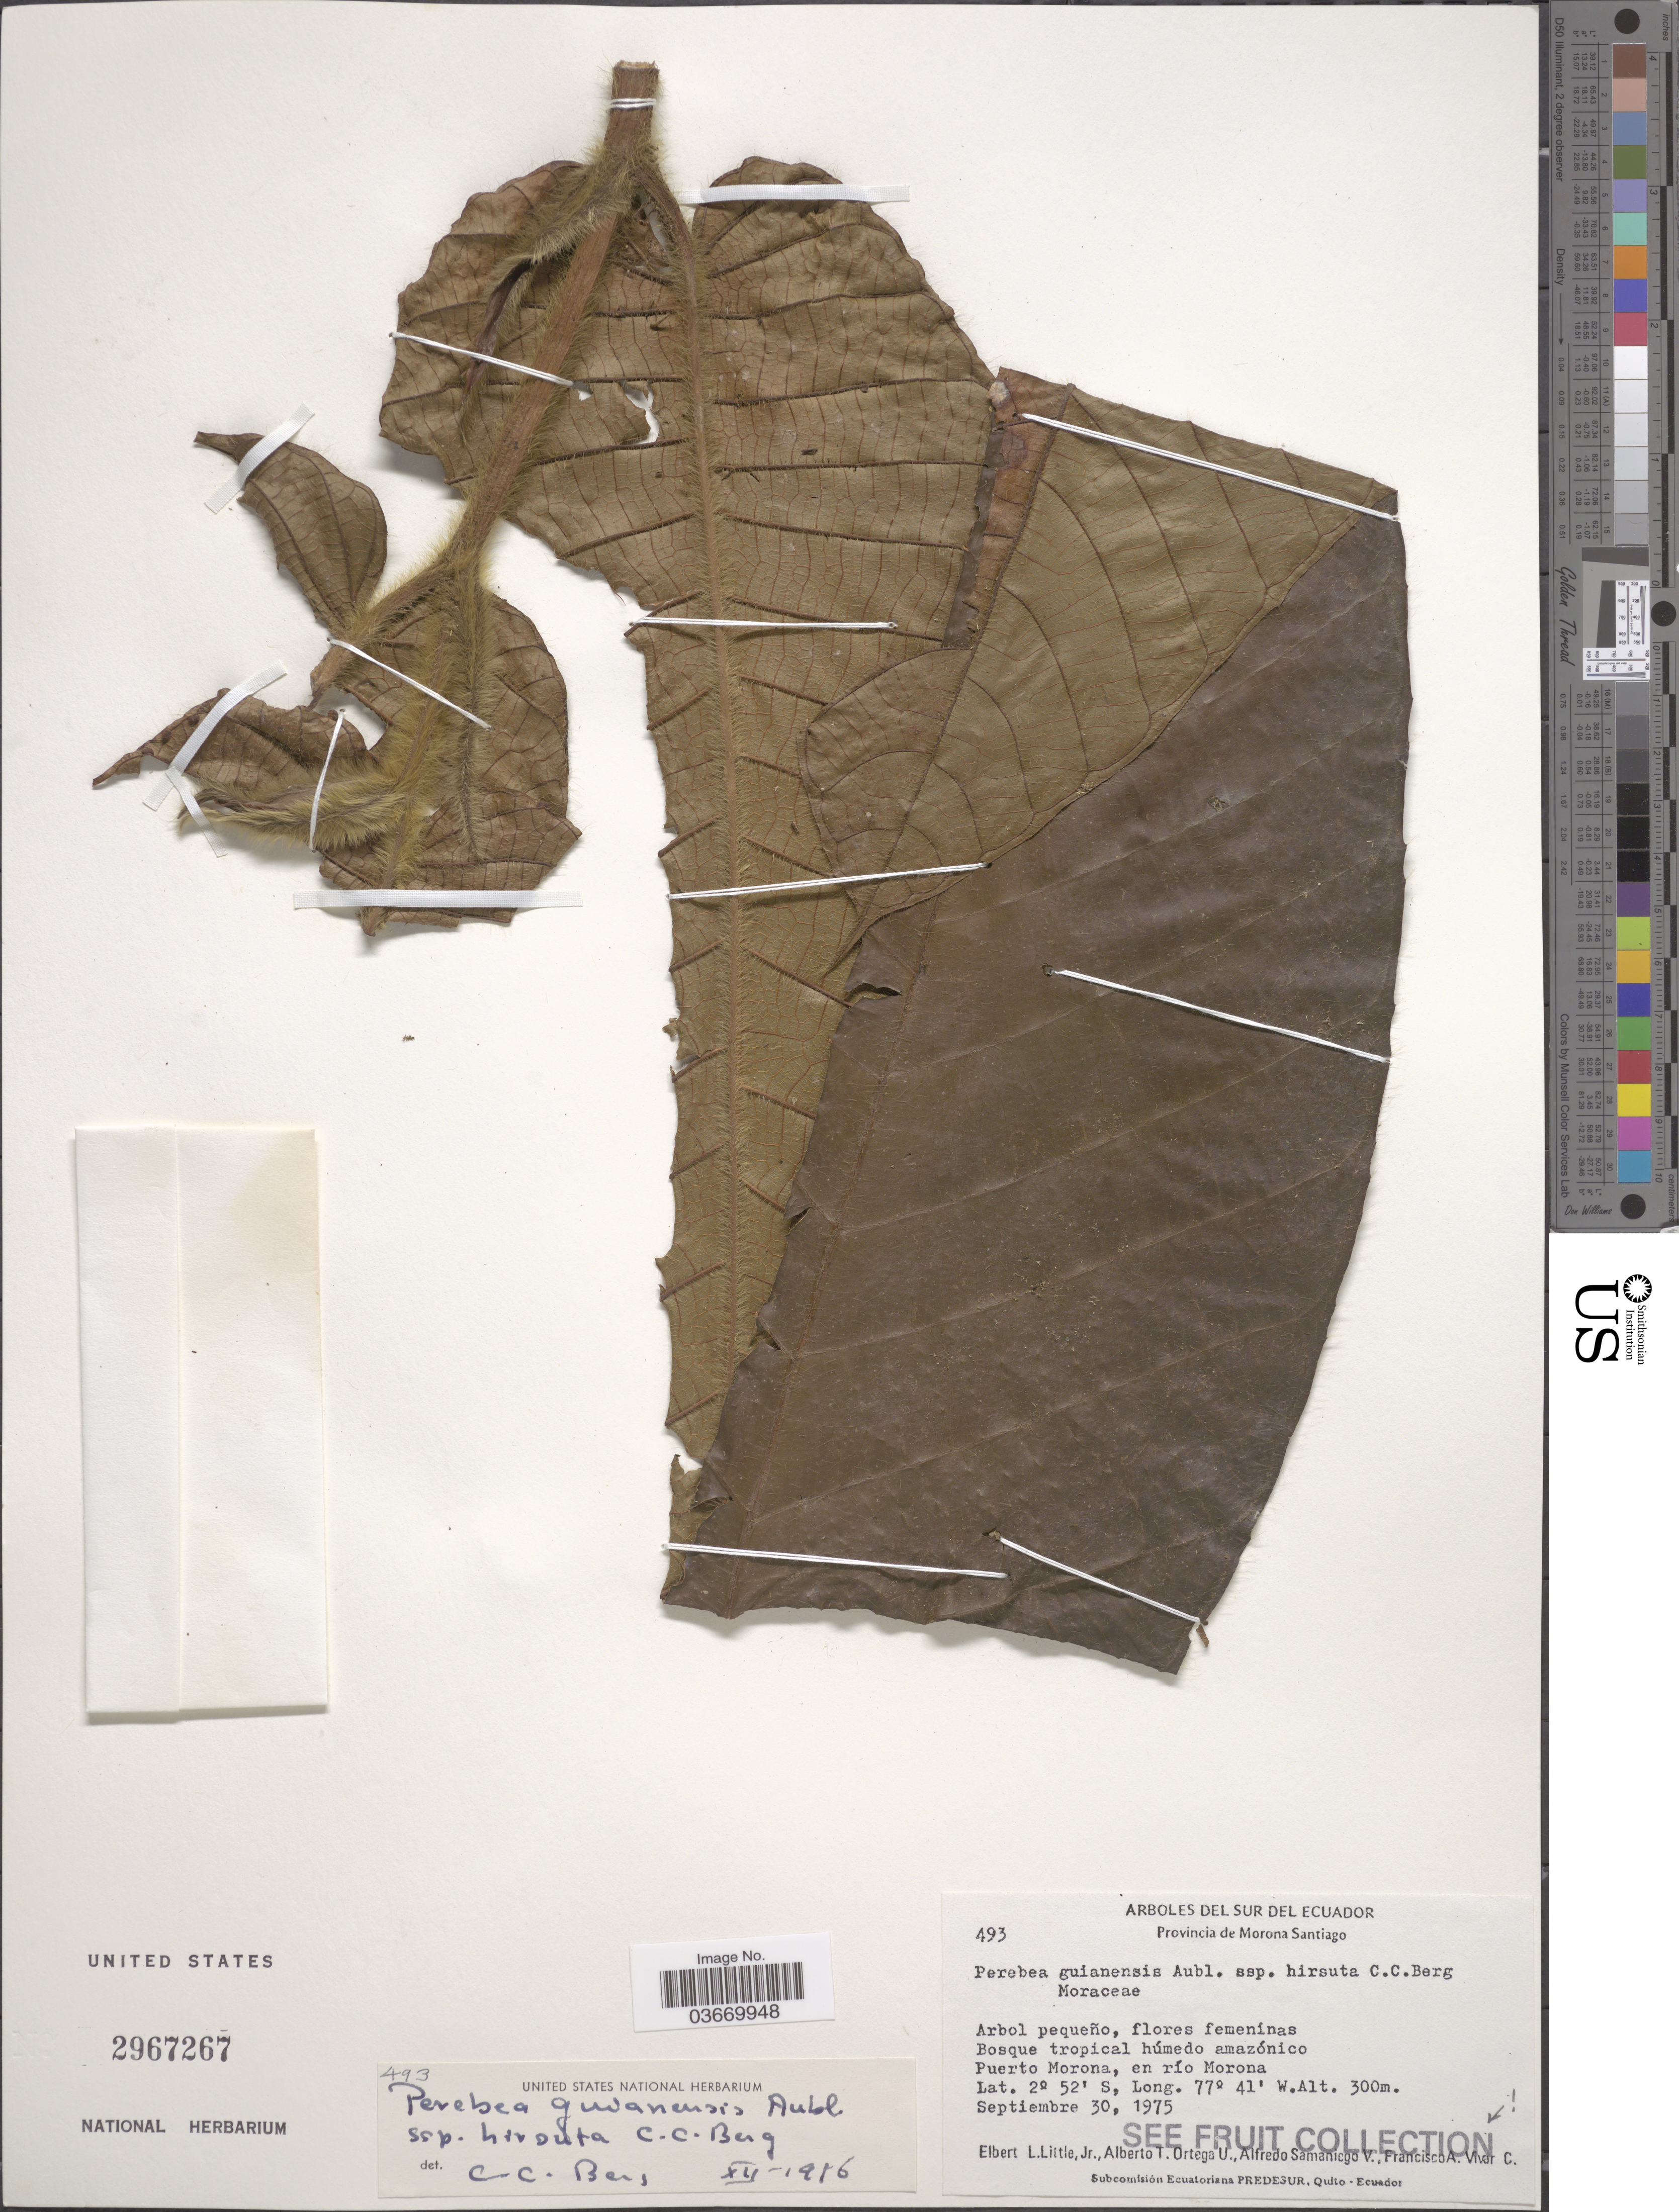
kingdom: Plantae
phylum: Tracheophyta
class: Magnoliopsida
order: Rosales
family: Moraceae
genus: Perebea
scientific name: Perebea guianensis subsp. hirsuta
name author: C.C. Berg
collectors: E. L. Little, A. T. Ortega U., A. V. Samaniego & F. A. Vivar C.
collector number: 493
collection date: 1975-09-30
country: Ecuador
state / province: Morona-Santiago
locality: Del Sur del Ecuador. Puerto Morona, en río Morona.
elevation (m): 300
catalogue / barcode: US 2967267